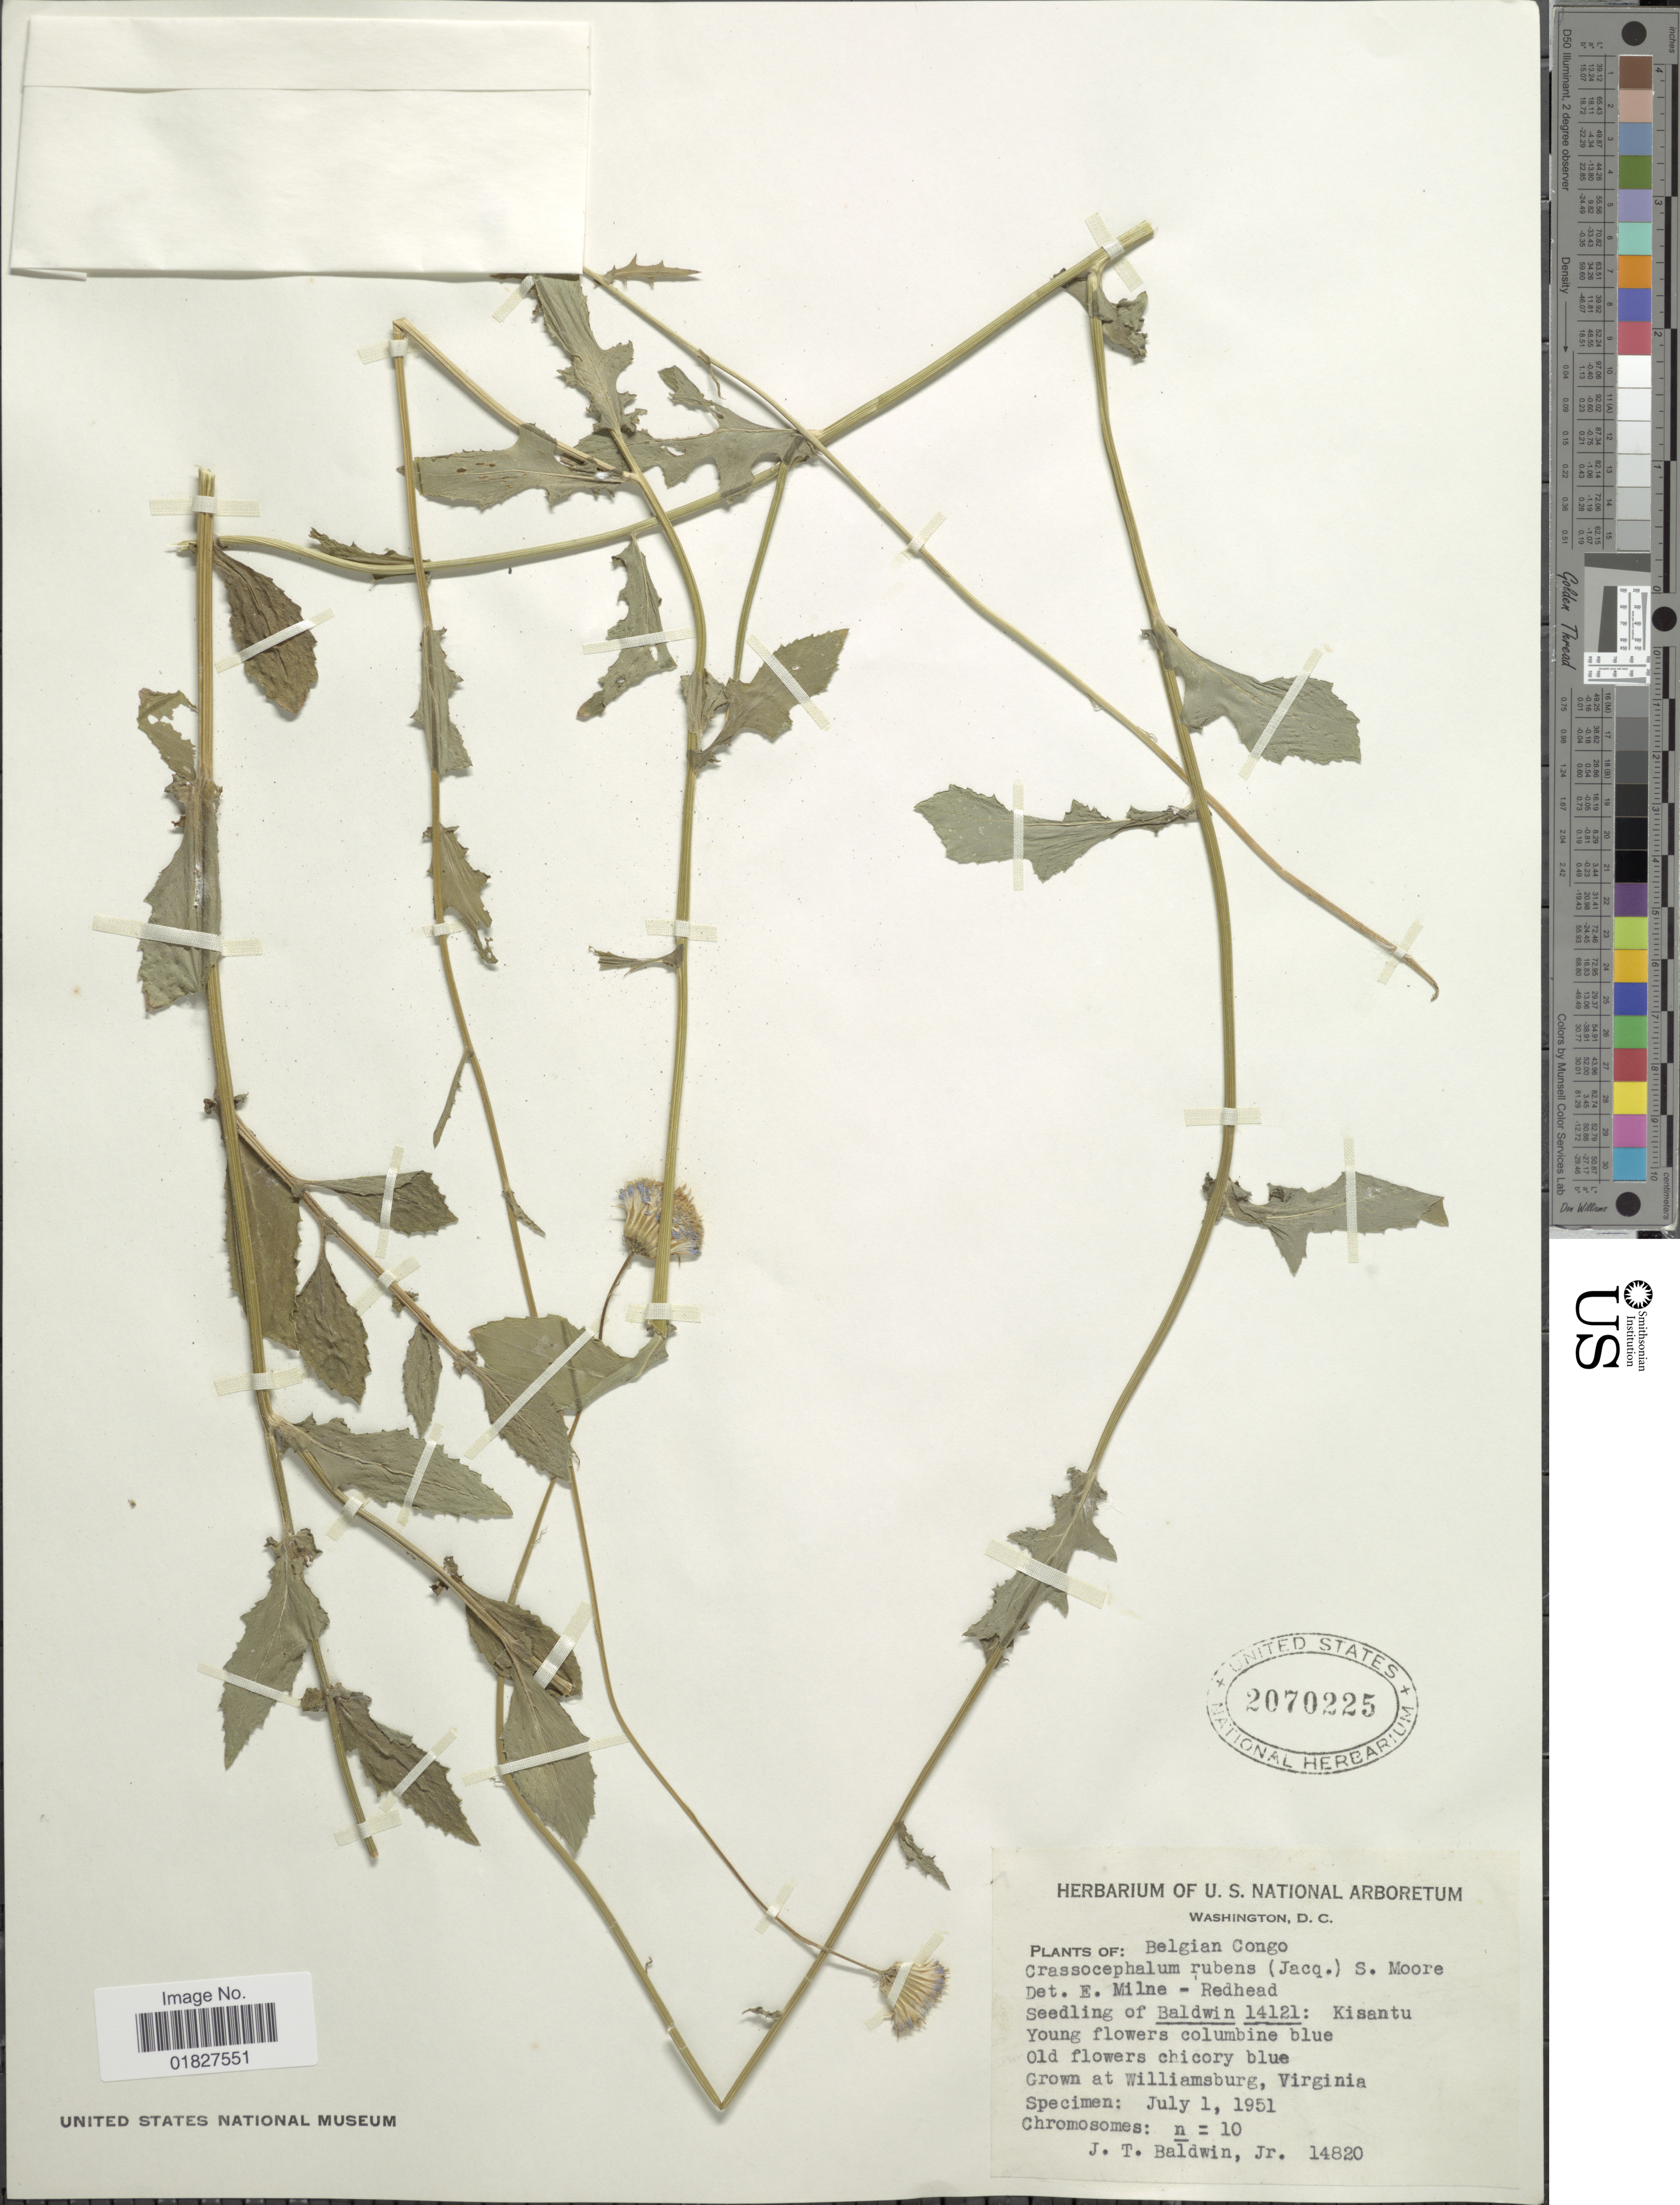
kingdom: Plantae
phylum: Tracheophyta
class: Magnoliopsida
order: Asterales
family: Asteraceae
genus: Crassocephalum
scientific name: Crassocephalum rubens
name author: (Juss. ex Jacq.) S. Moore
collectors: J. T. Baldwin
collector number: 14820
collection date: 1951-07-01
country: United States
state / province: Virginia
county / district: City of Williamsburg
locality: Williamsburg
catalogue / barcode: US 2070225